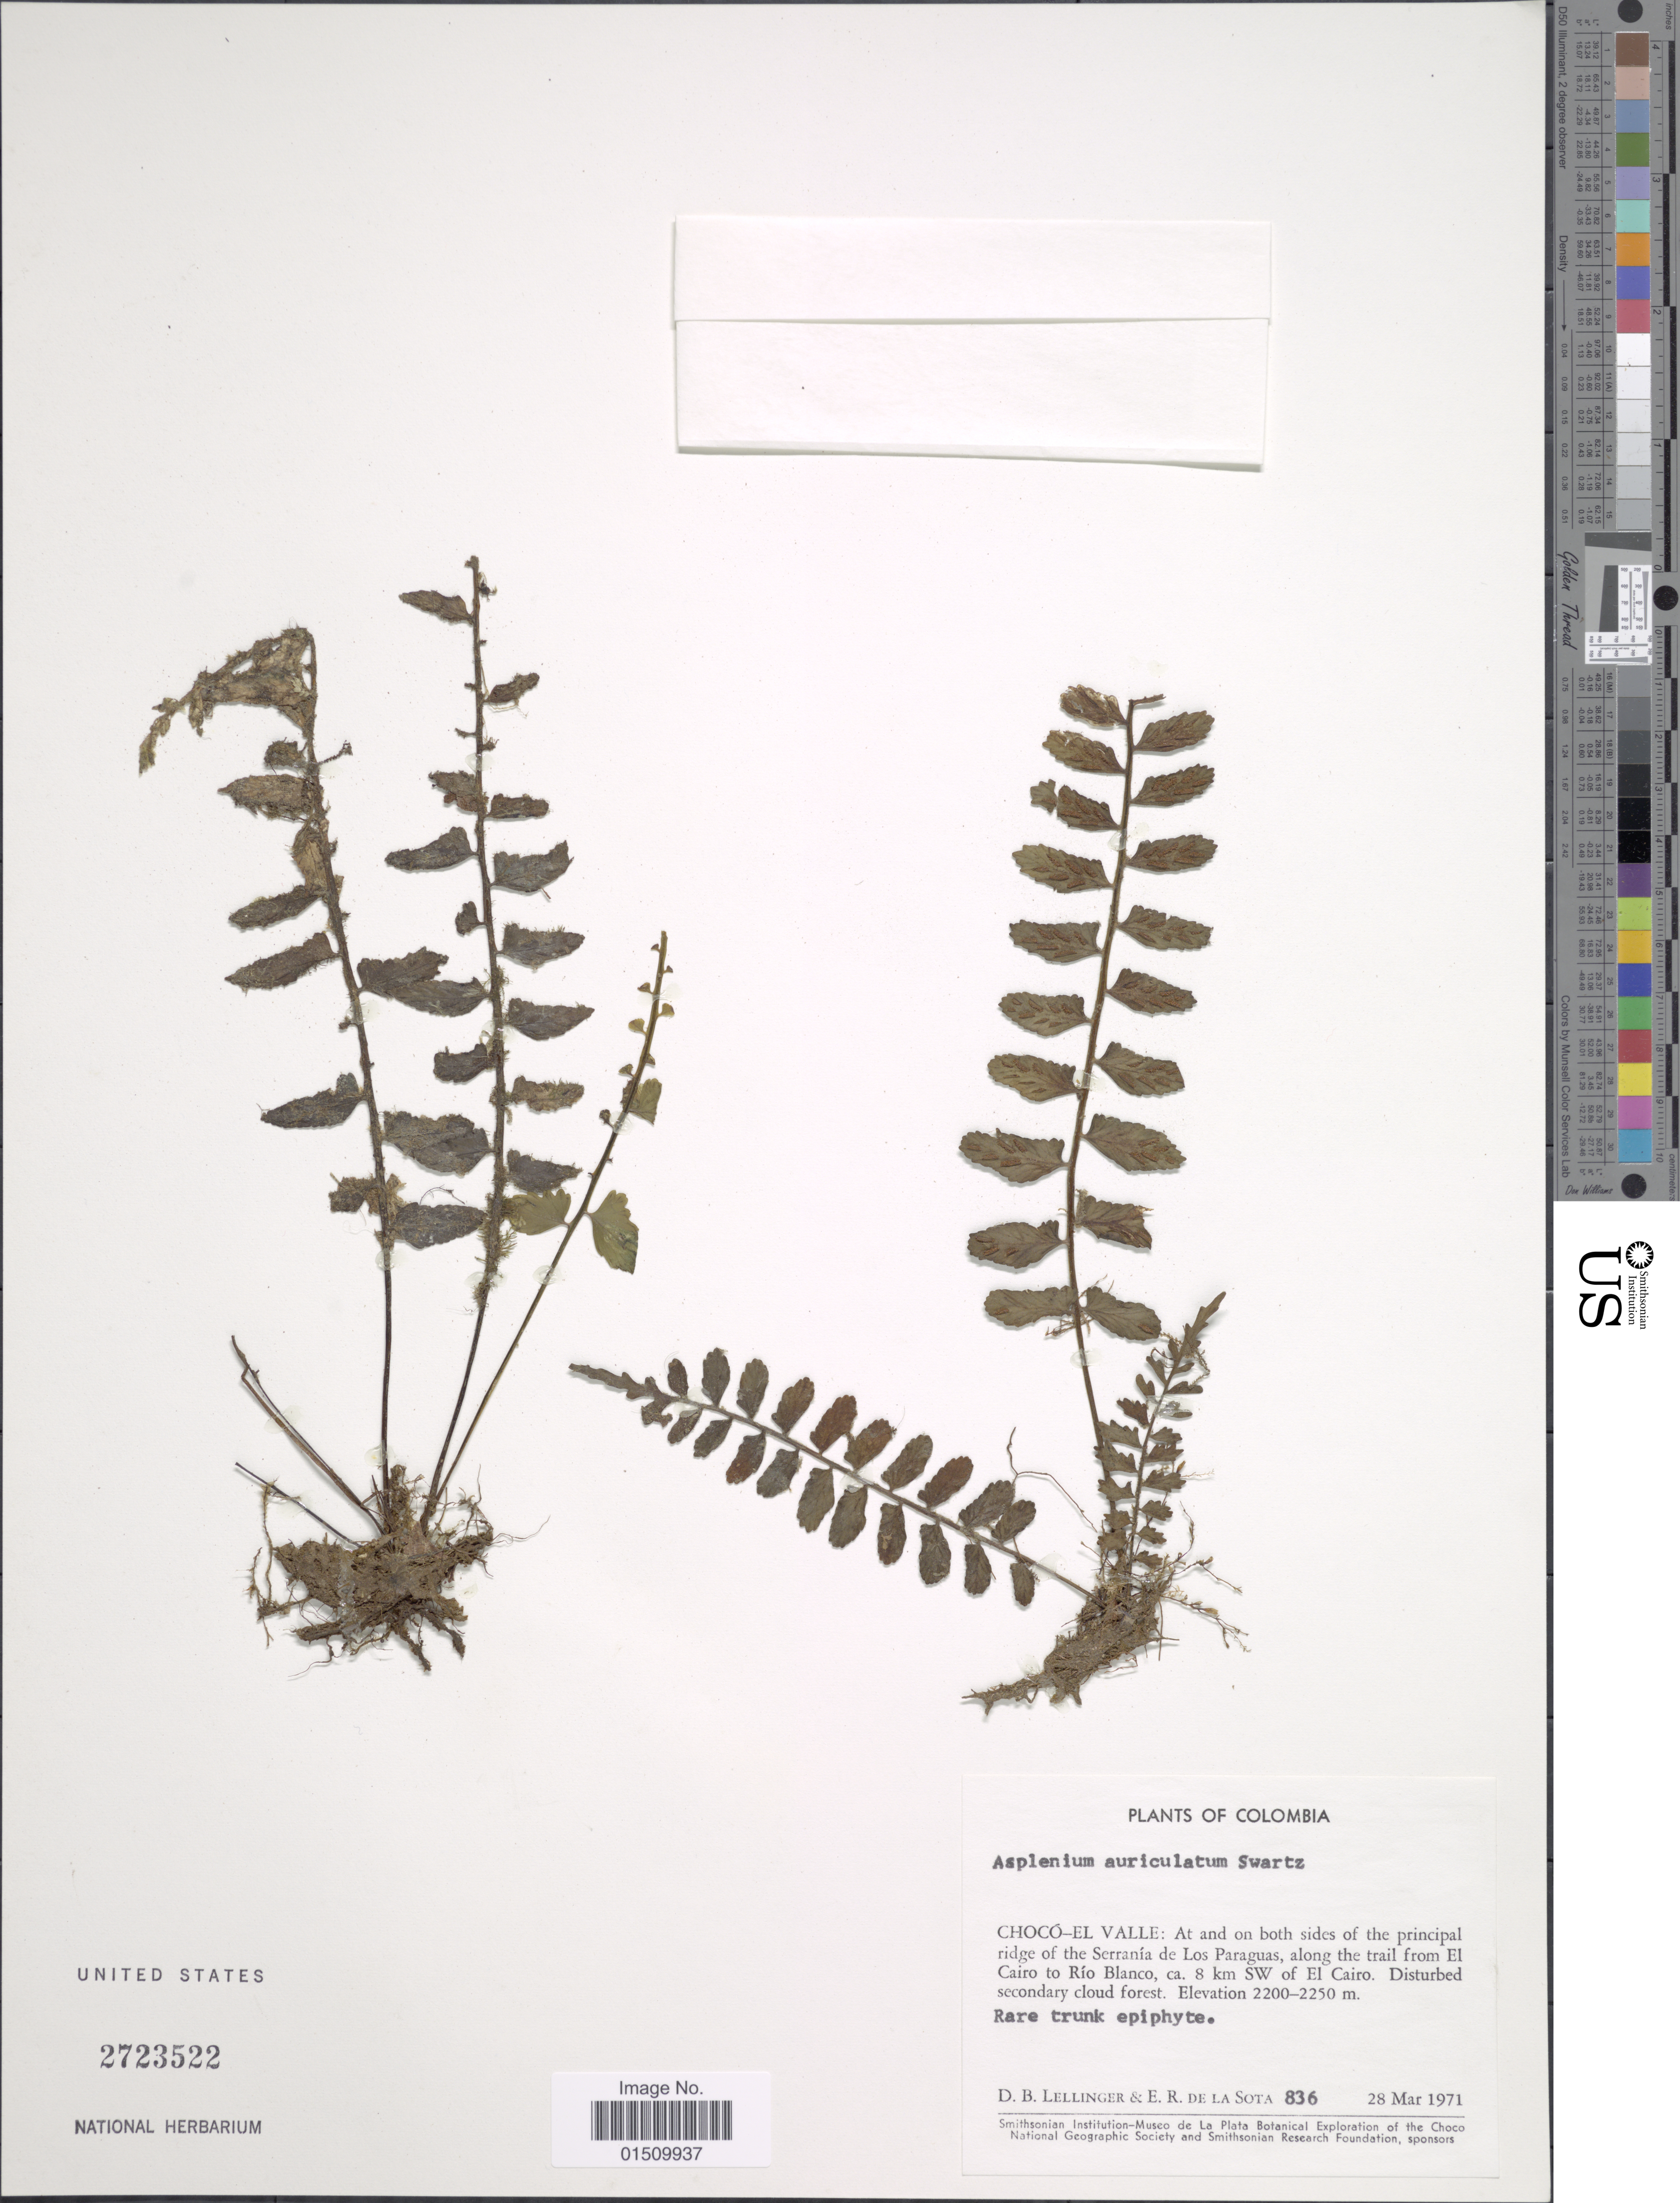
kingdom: Plantae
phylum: Tracheophyta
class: Polypodiopsida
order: Polypodiales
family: Aspleniaceae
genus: Asplenium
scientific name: Asplenium auriculatum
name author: Sw.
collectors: D. B. Lellinger & E. R. de la Sota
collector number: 836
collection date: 1971-03-28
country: Colombia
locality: Colombia, Choco-Antioquia: At and on both sides of the principal ridge of the Serrania de Los Paraguas, along the trail from El Cairo to Rio Blanco, ca. 8 km SW of El Cairo.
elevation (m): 2200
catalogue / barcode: US 2723522